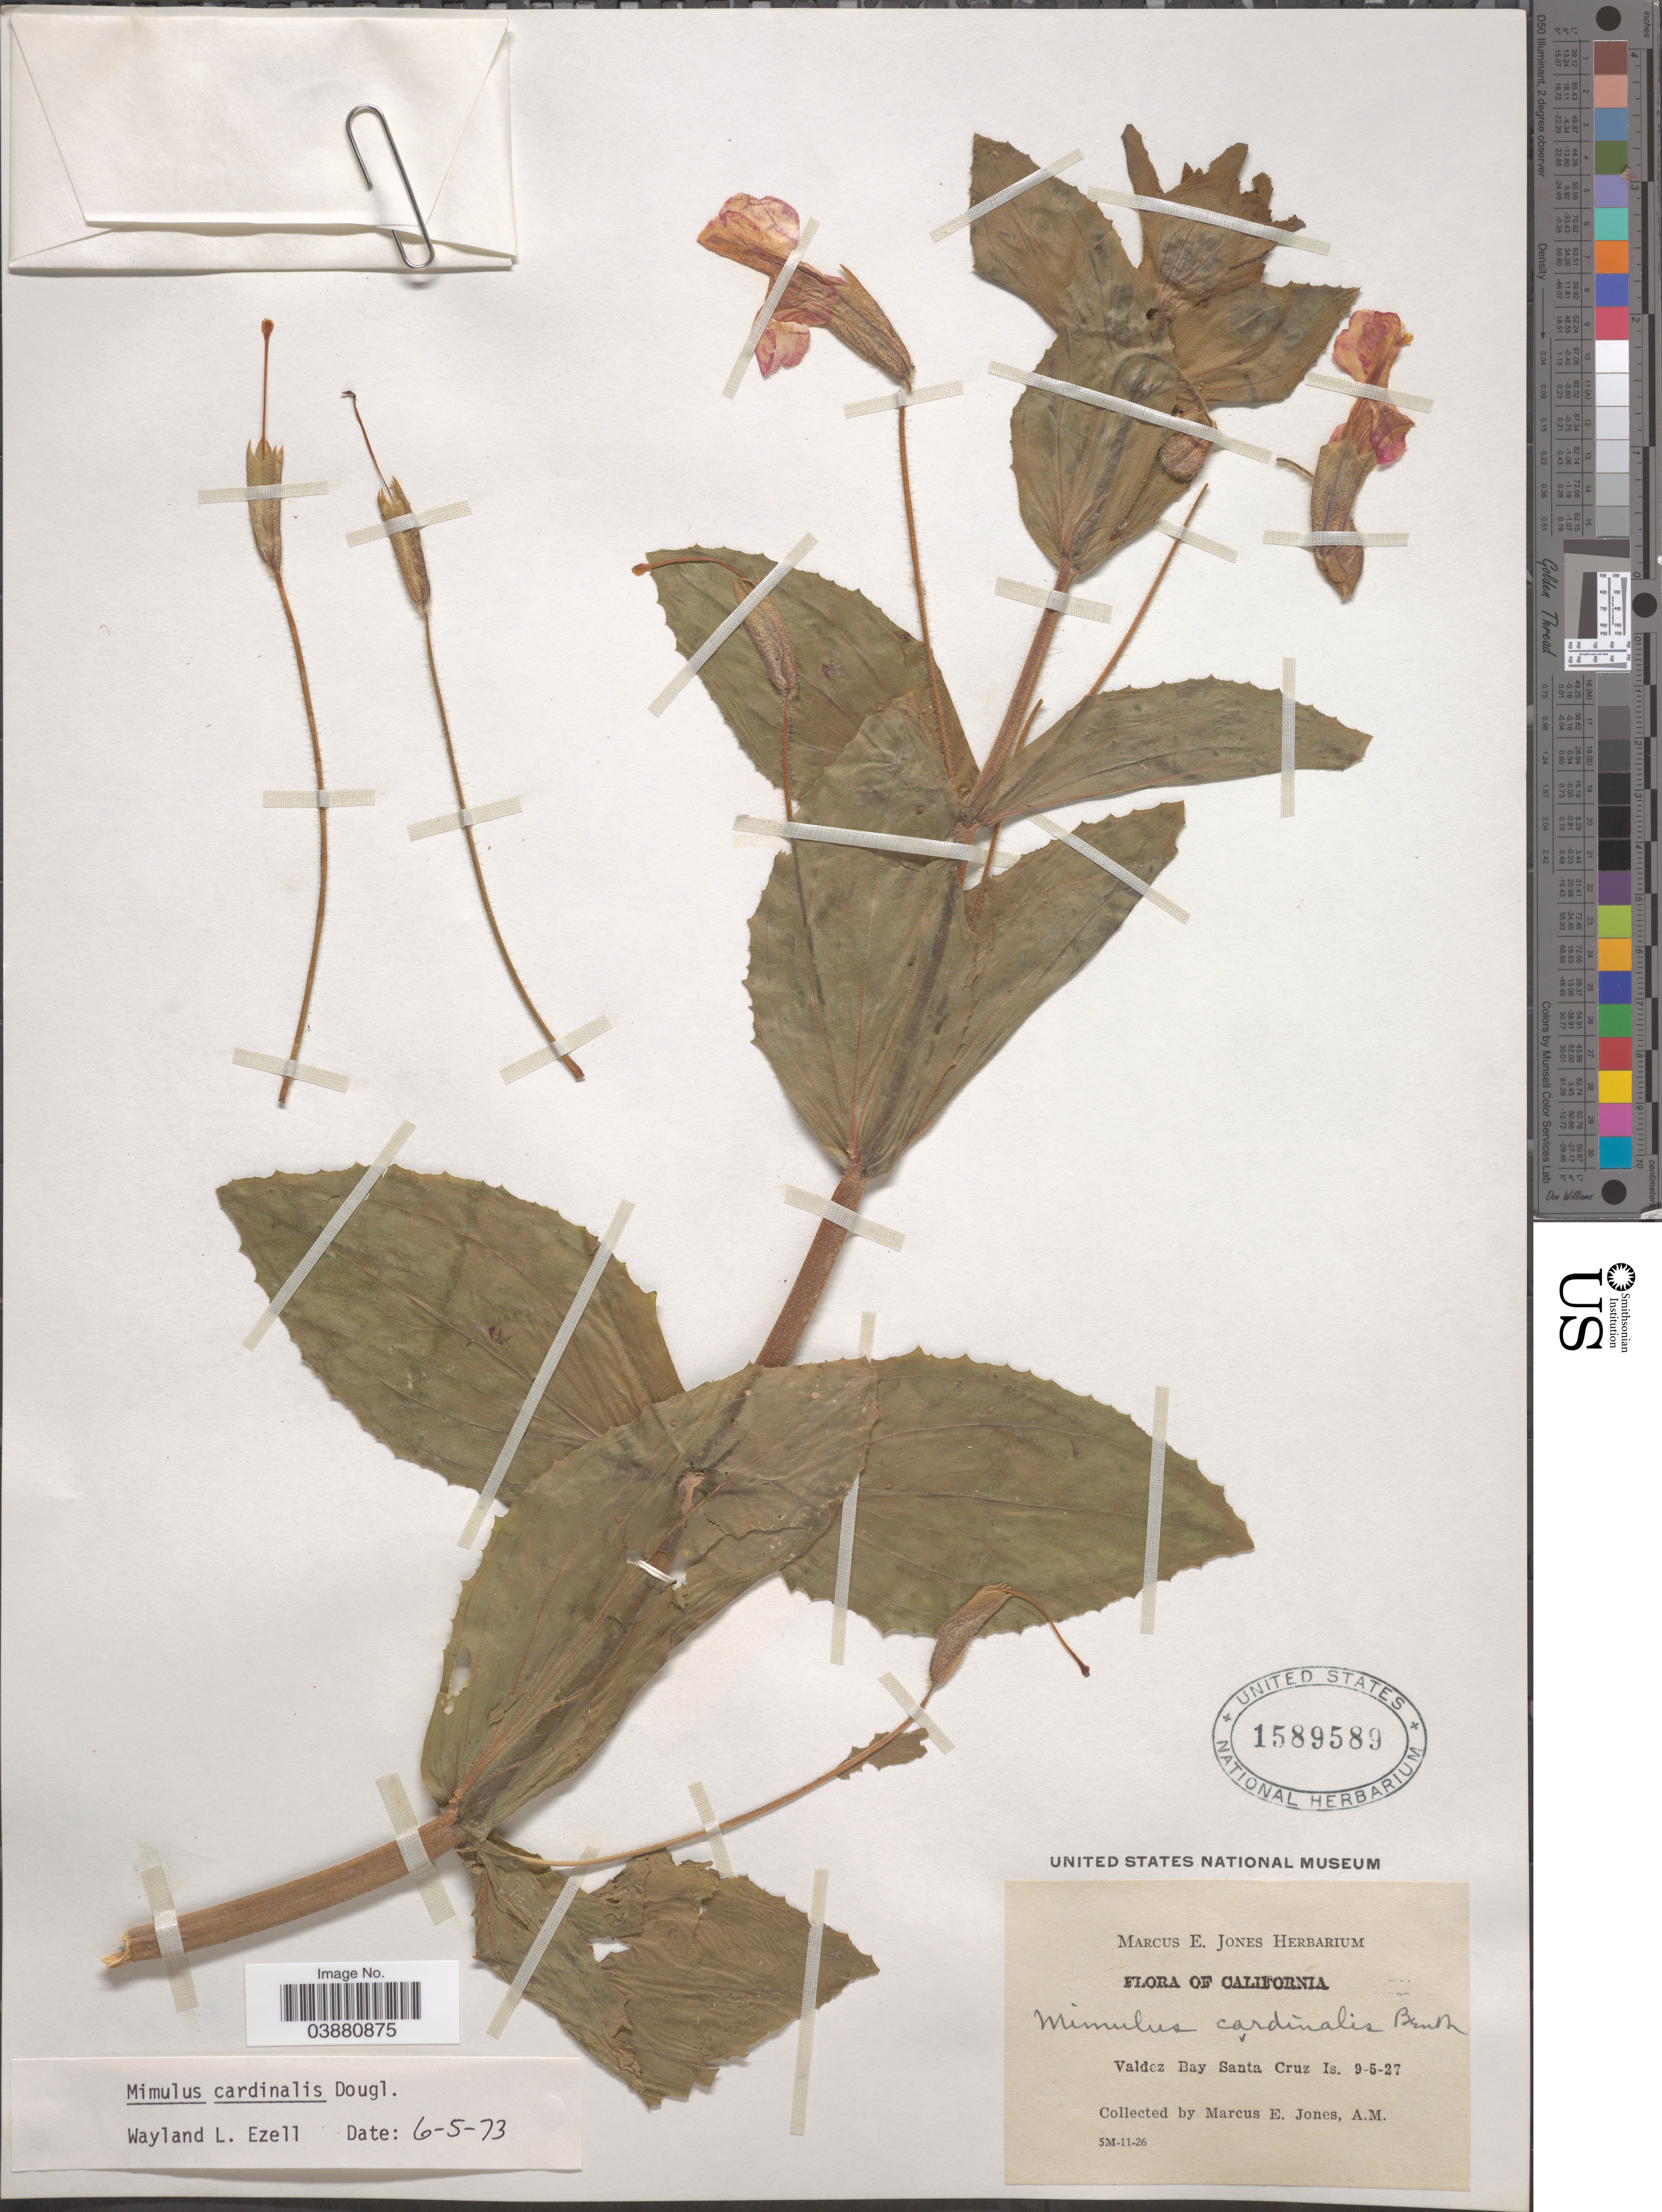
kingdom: Plantae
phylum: Tracheophyta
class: Magnoliopsida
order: Lamiales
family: Phrymaceae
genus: Mimulus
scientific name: Mimulus cardinalis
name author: Douglas ex Benth.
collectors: M. E. Jones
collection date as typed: Transcribed d/m/y: 5/9/27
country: United States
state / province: California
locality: Valdez Bay Santa Cruz Is.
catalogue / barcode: US 1589589